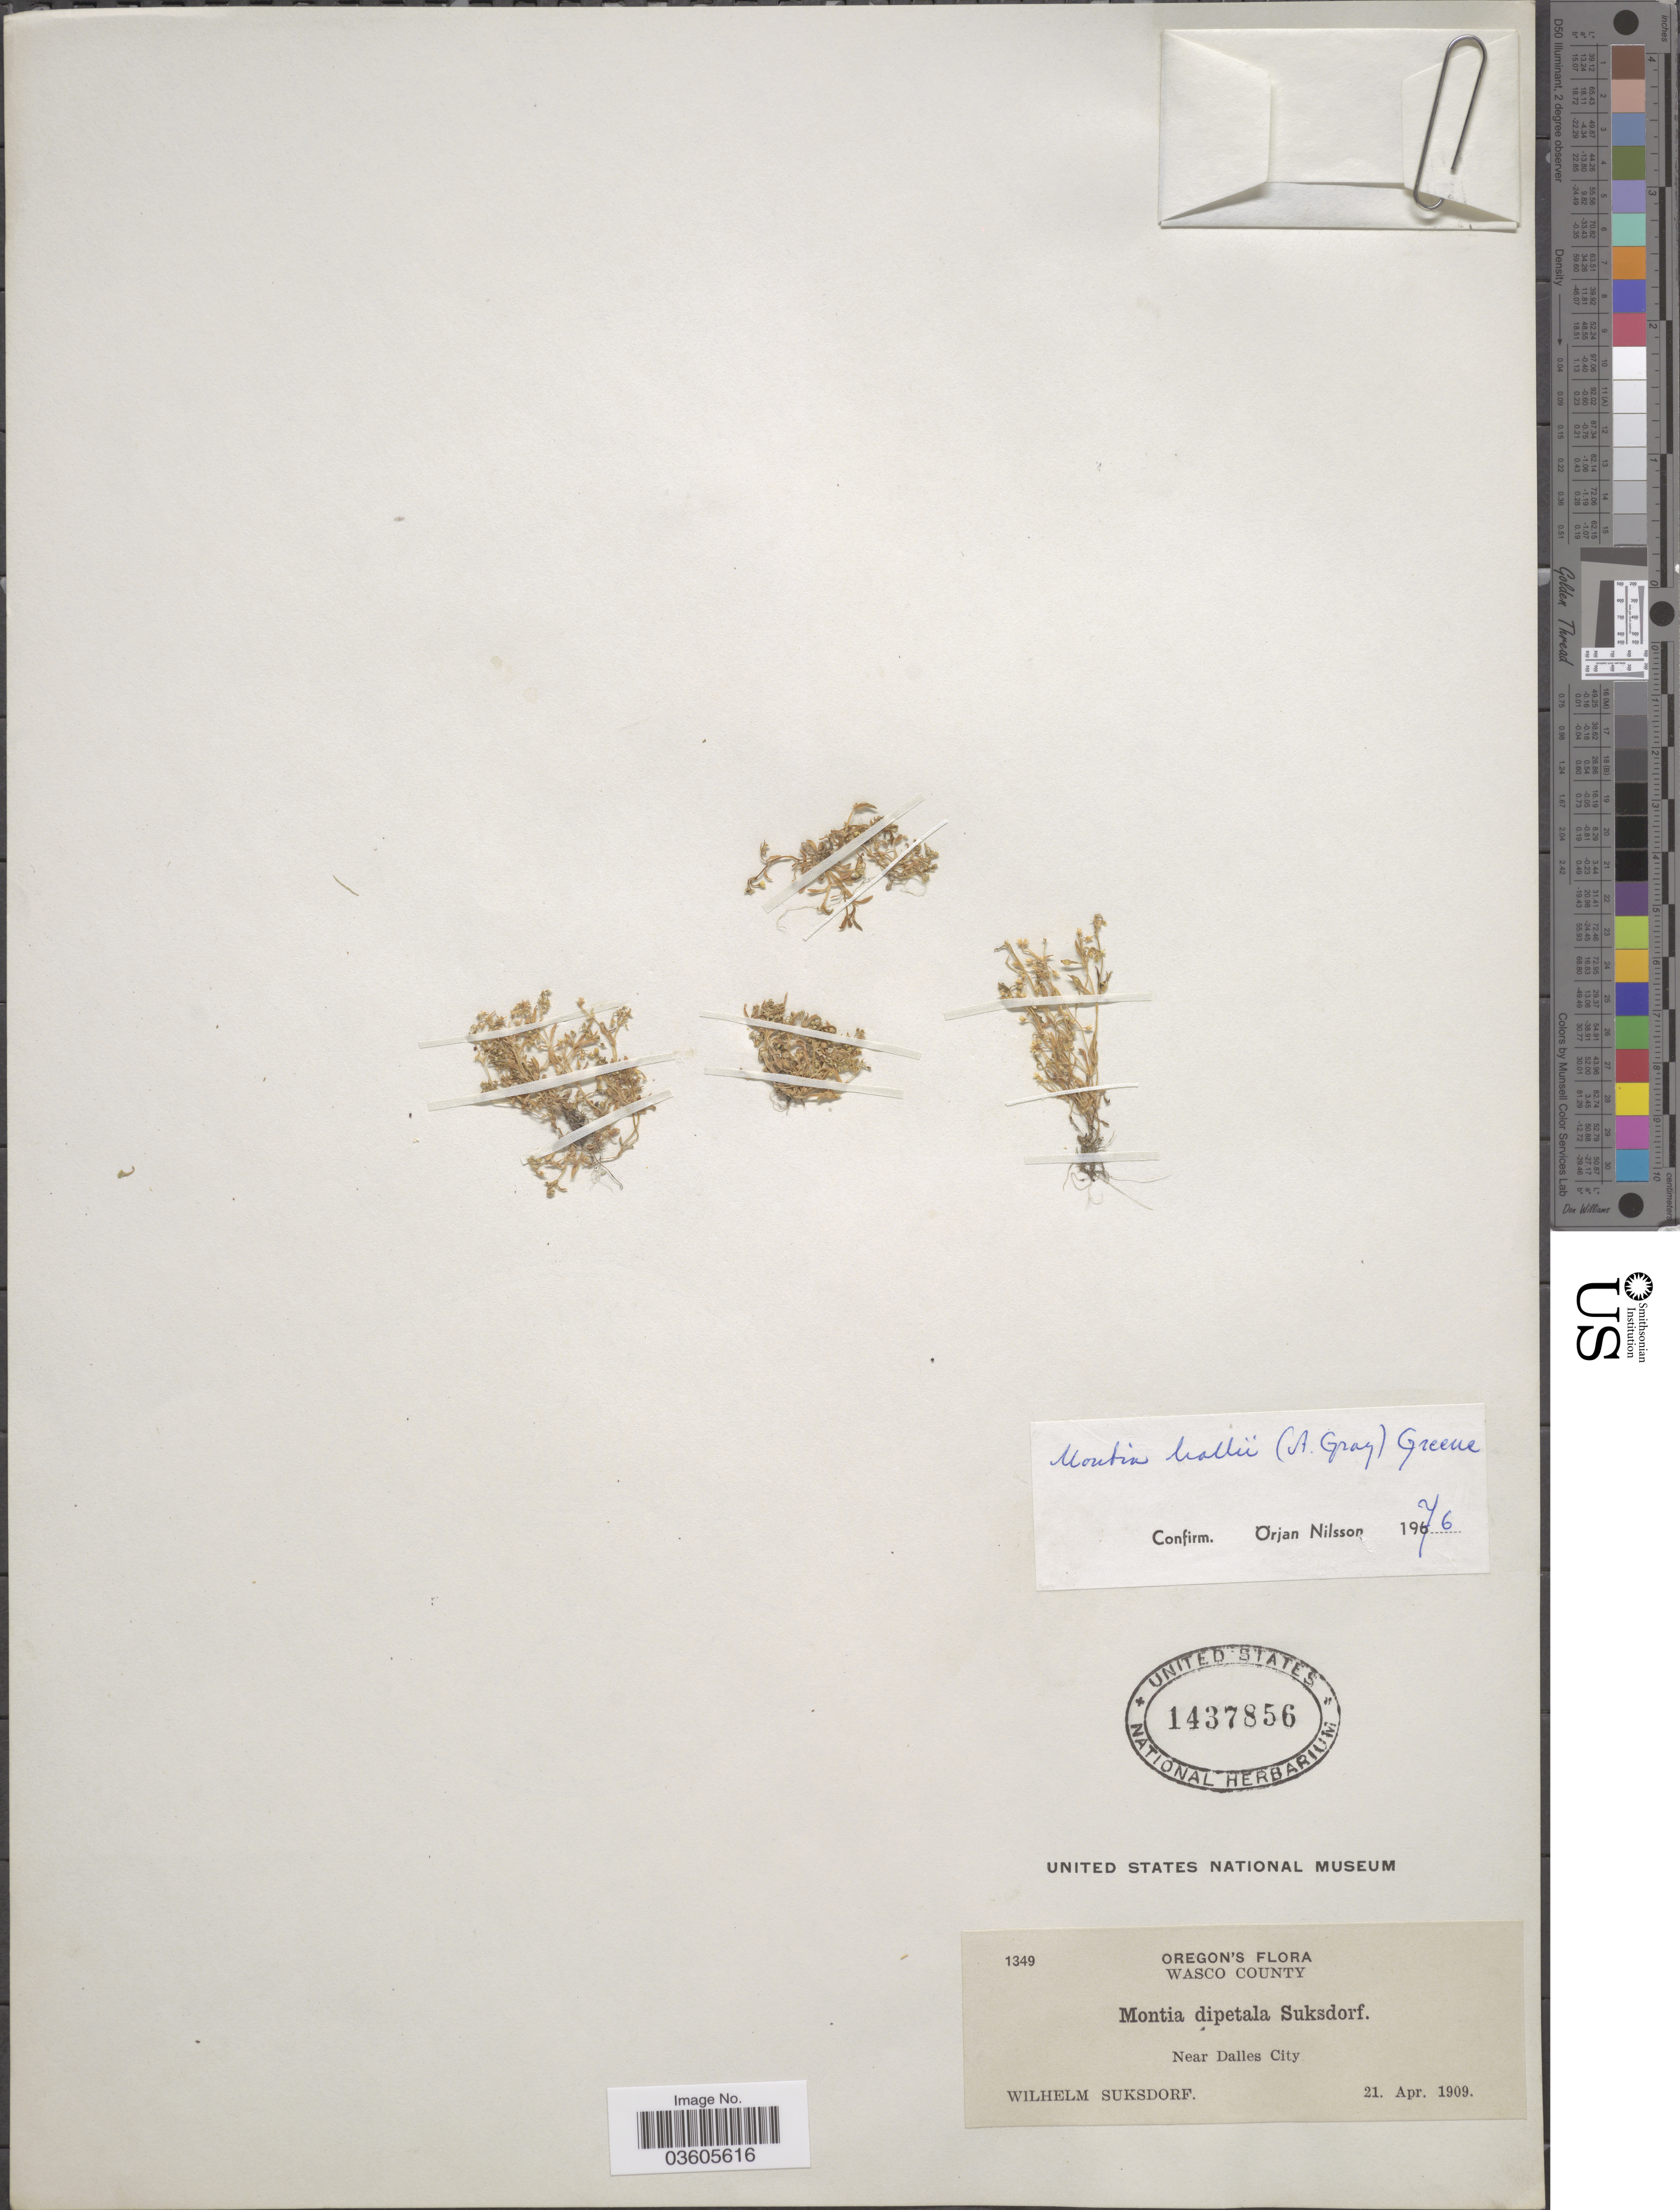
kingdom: Plantae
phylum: Tracheophyta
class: Magnoliopsida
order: Caryophyllales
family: Montiaceae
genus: Montia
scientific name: Montia hallii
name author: (A. Gray) Greene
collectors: W. N. Suksdorf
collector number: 1349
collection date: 1909-04-21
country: United States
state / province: Oregon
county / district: Wasco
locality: Wasco County. Near Dalles City.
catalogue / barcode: US 1437856